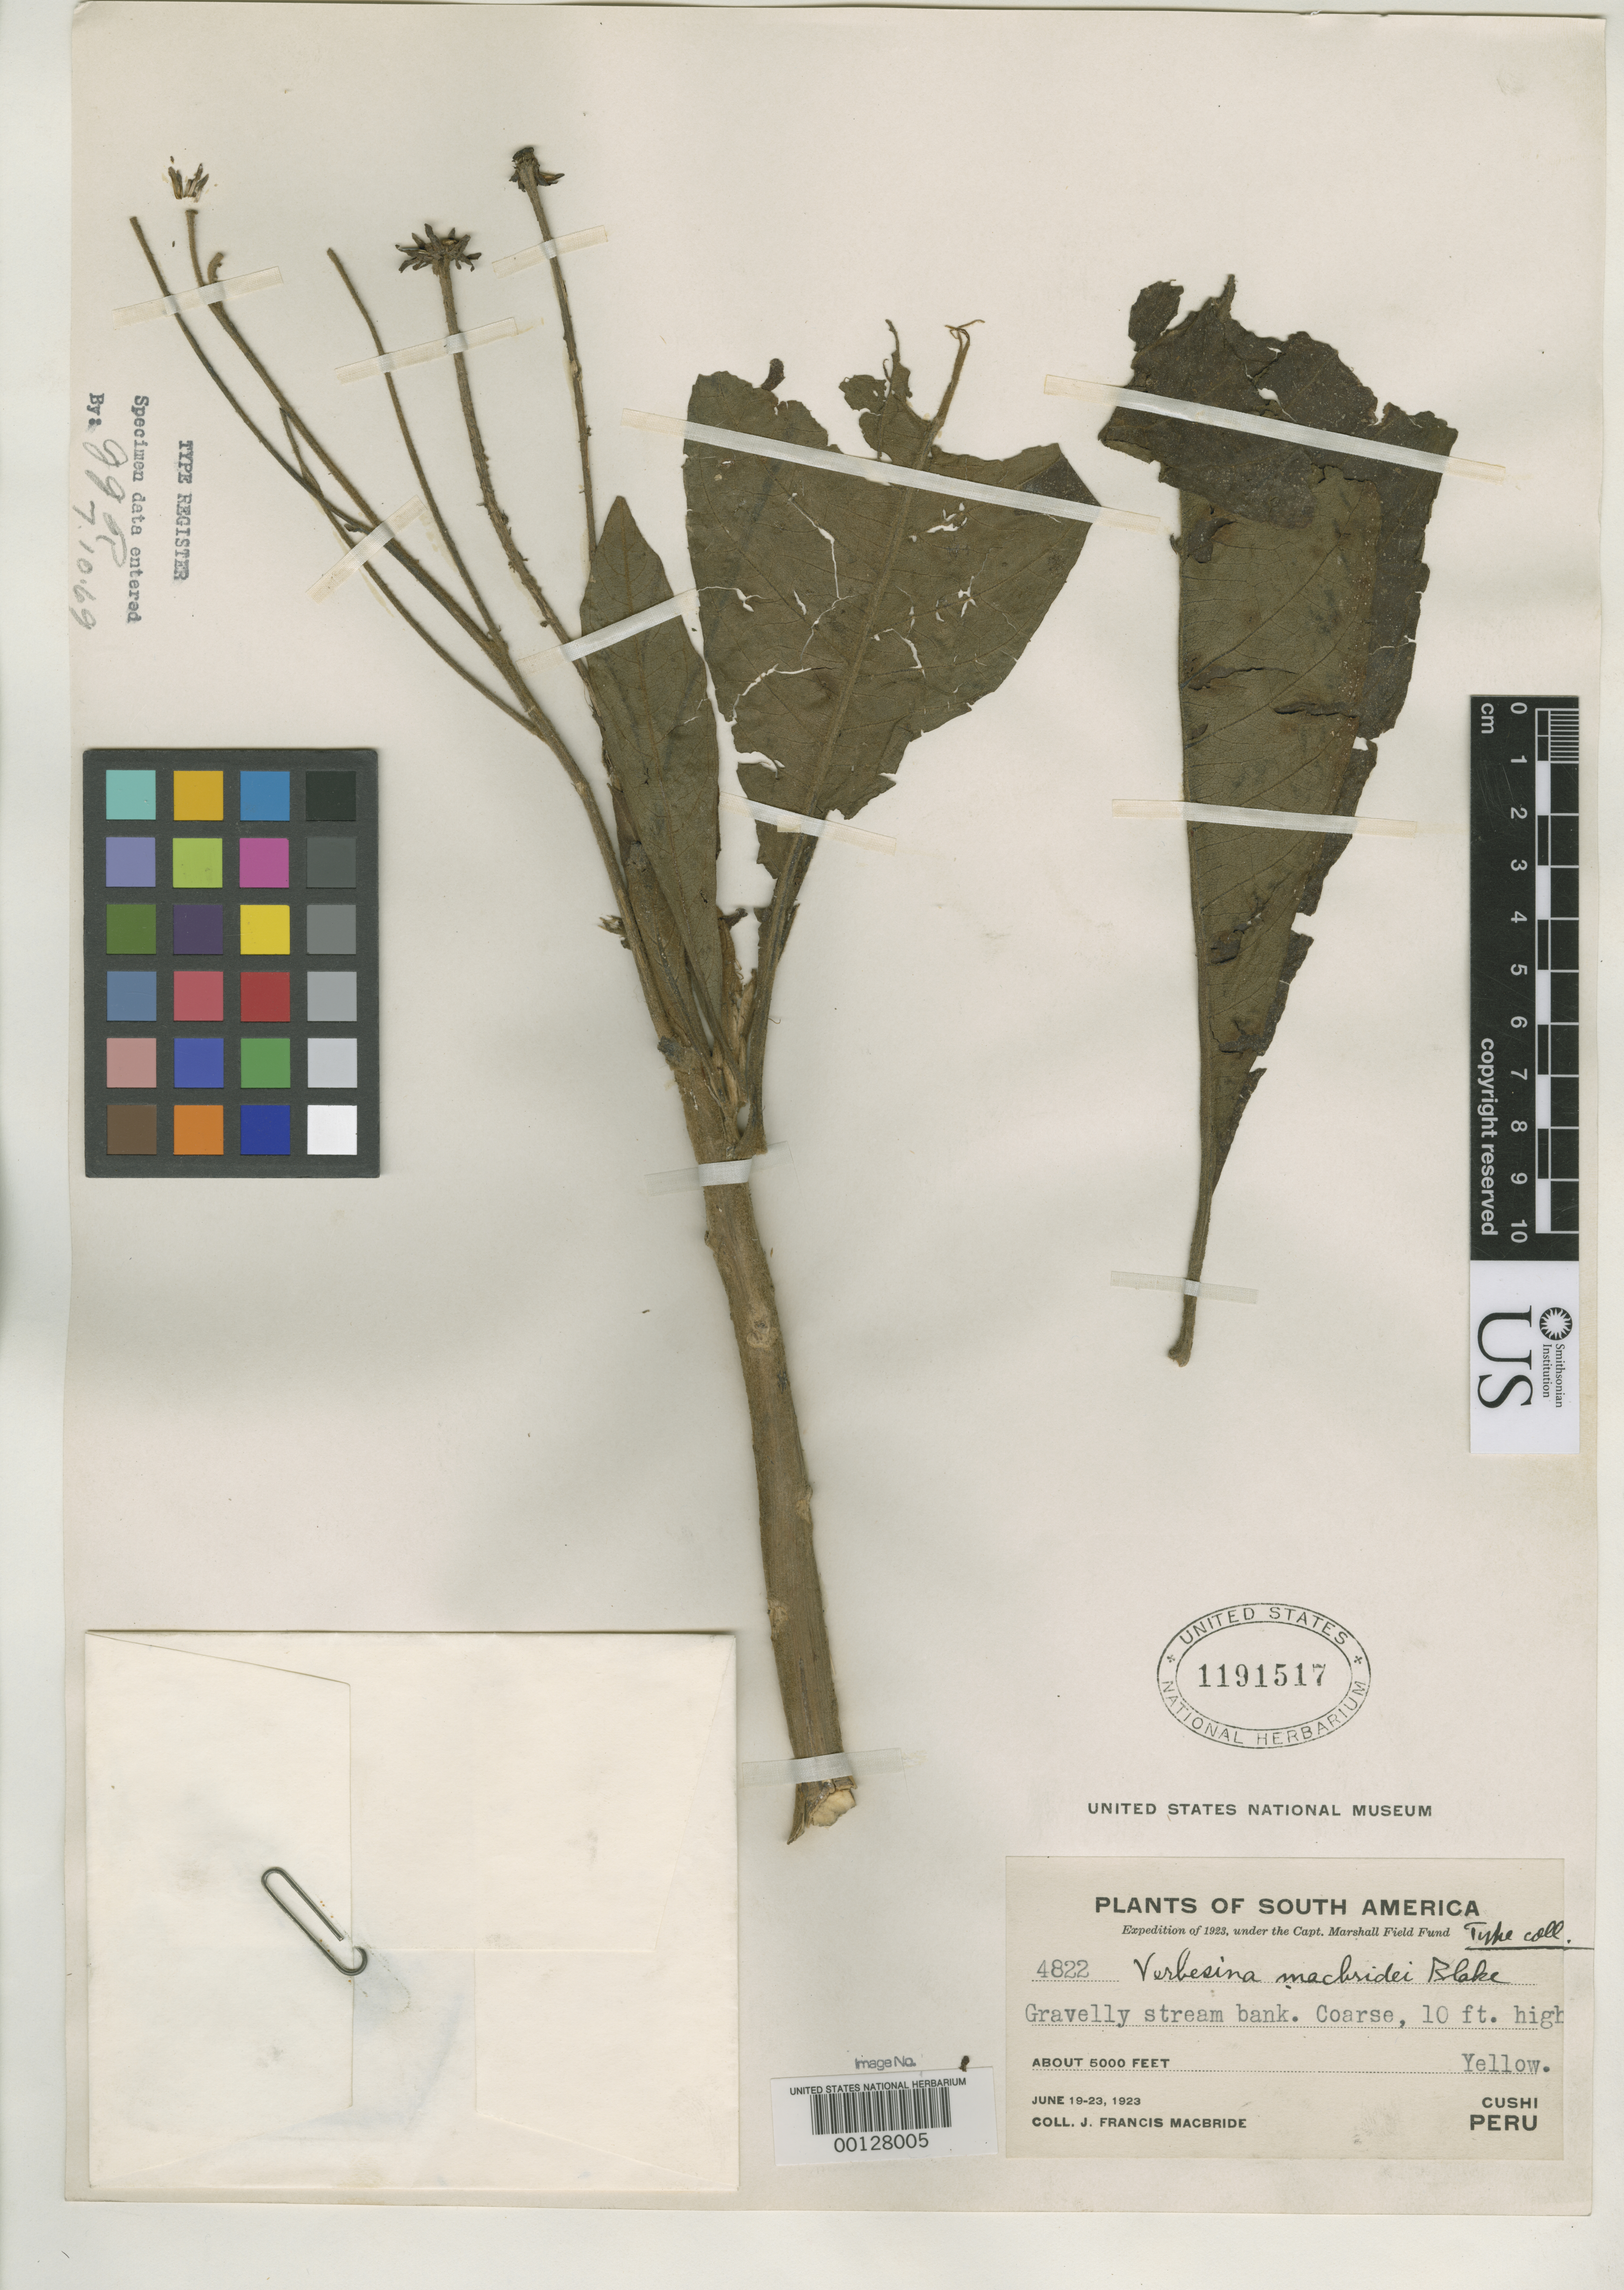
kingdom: Plantae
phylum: Tracheophyta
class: Magnoliopsida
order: Asterales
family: Asteraceae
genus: Verbesina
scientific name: Verbesina macbridei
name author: S.F. Blake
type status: Isotype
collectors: J. F. Macbride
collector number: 4822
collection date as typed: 19 Jun 1923 to 23 Jun 1923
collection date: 1923-06-19/1923-06-23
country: Peru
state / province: Huánuco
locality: Cushi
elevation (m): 1525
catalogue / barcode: US 1191517